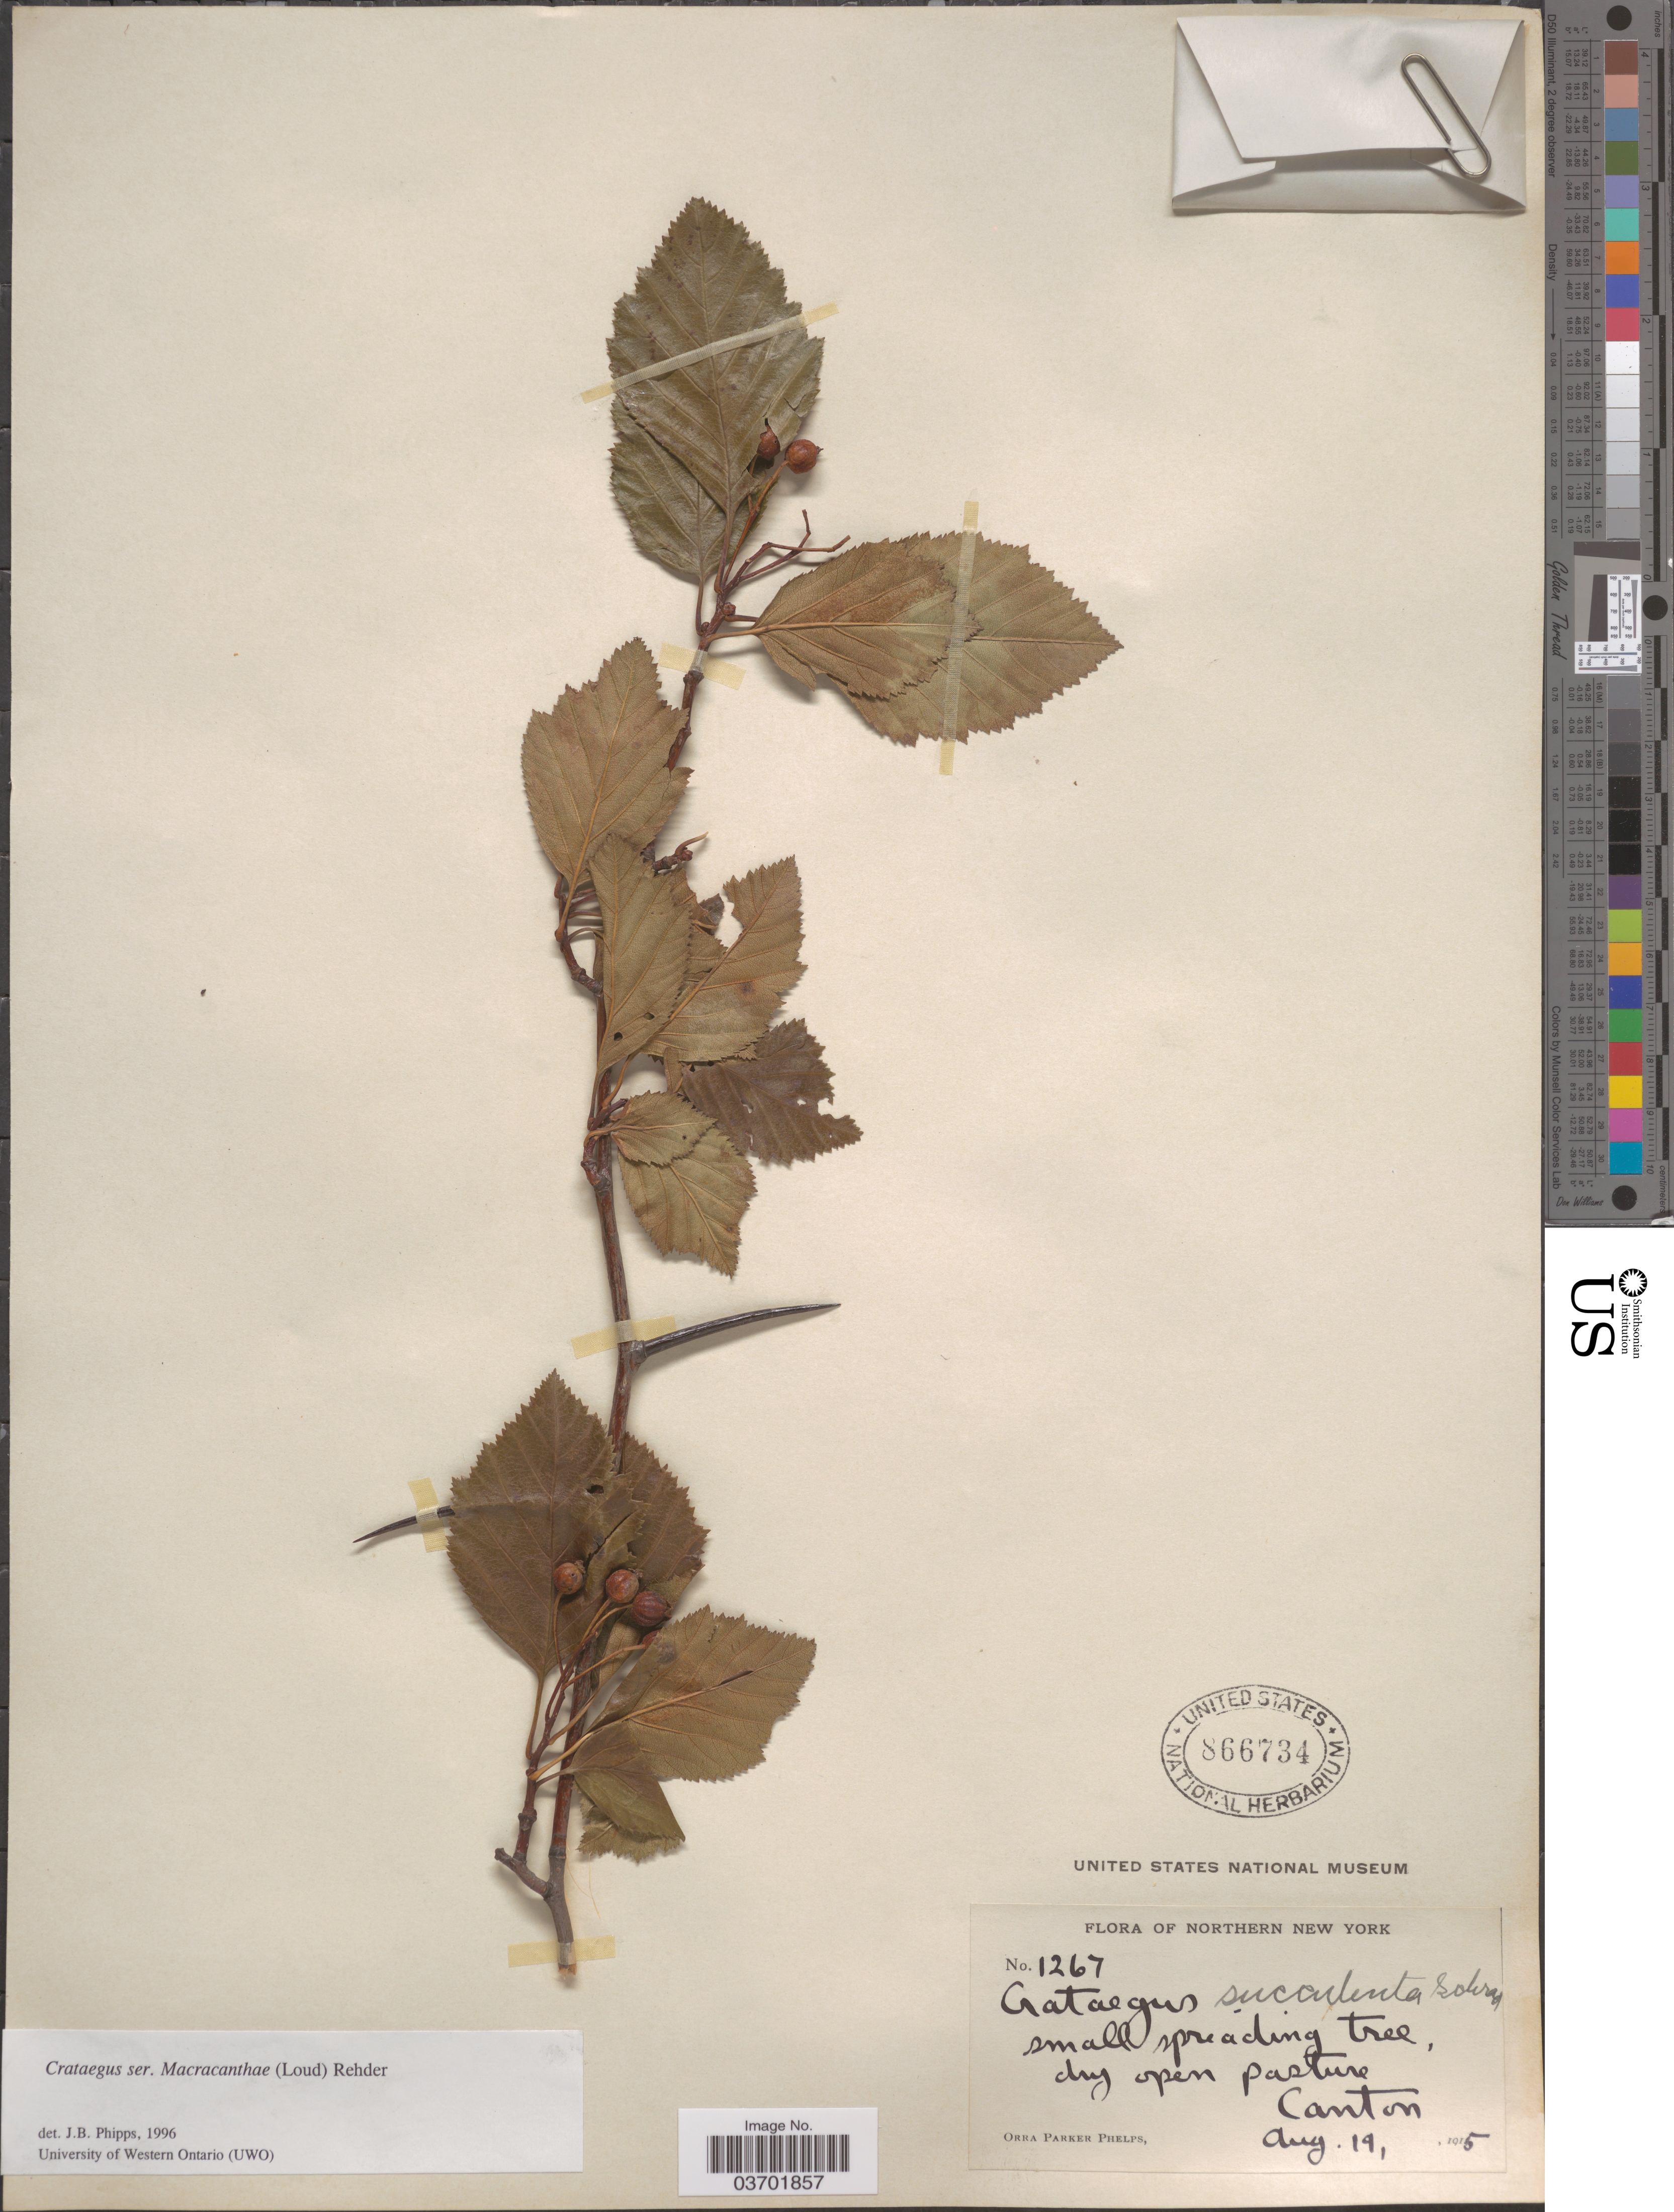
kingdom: Plantae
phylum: Tracheophyta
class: Magnoliopsida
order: Rosales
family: Rosaceae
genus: Crataegus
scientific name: Crataegus succulenta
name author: Schrad. ex Link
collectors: O. P. Phelps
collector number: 1267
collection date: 1915-08-19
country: United States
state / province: New York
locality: Northern New York. Canton.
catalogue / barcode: US 866734